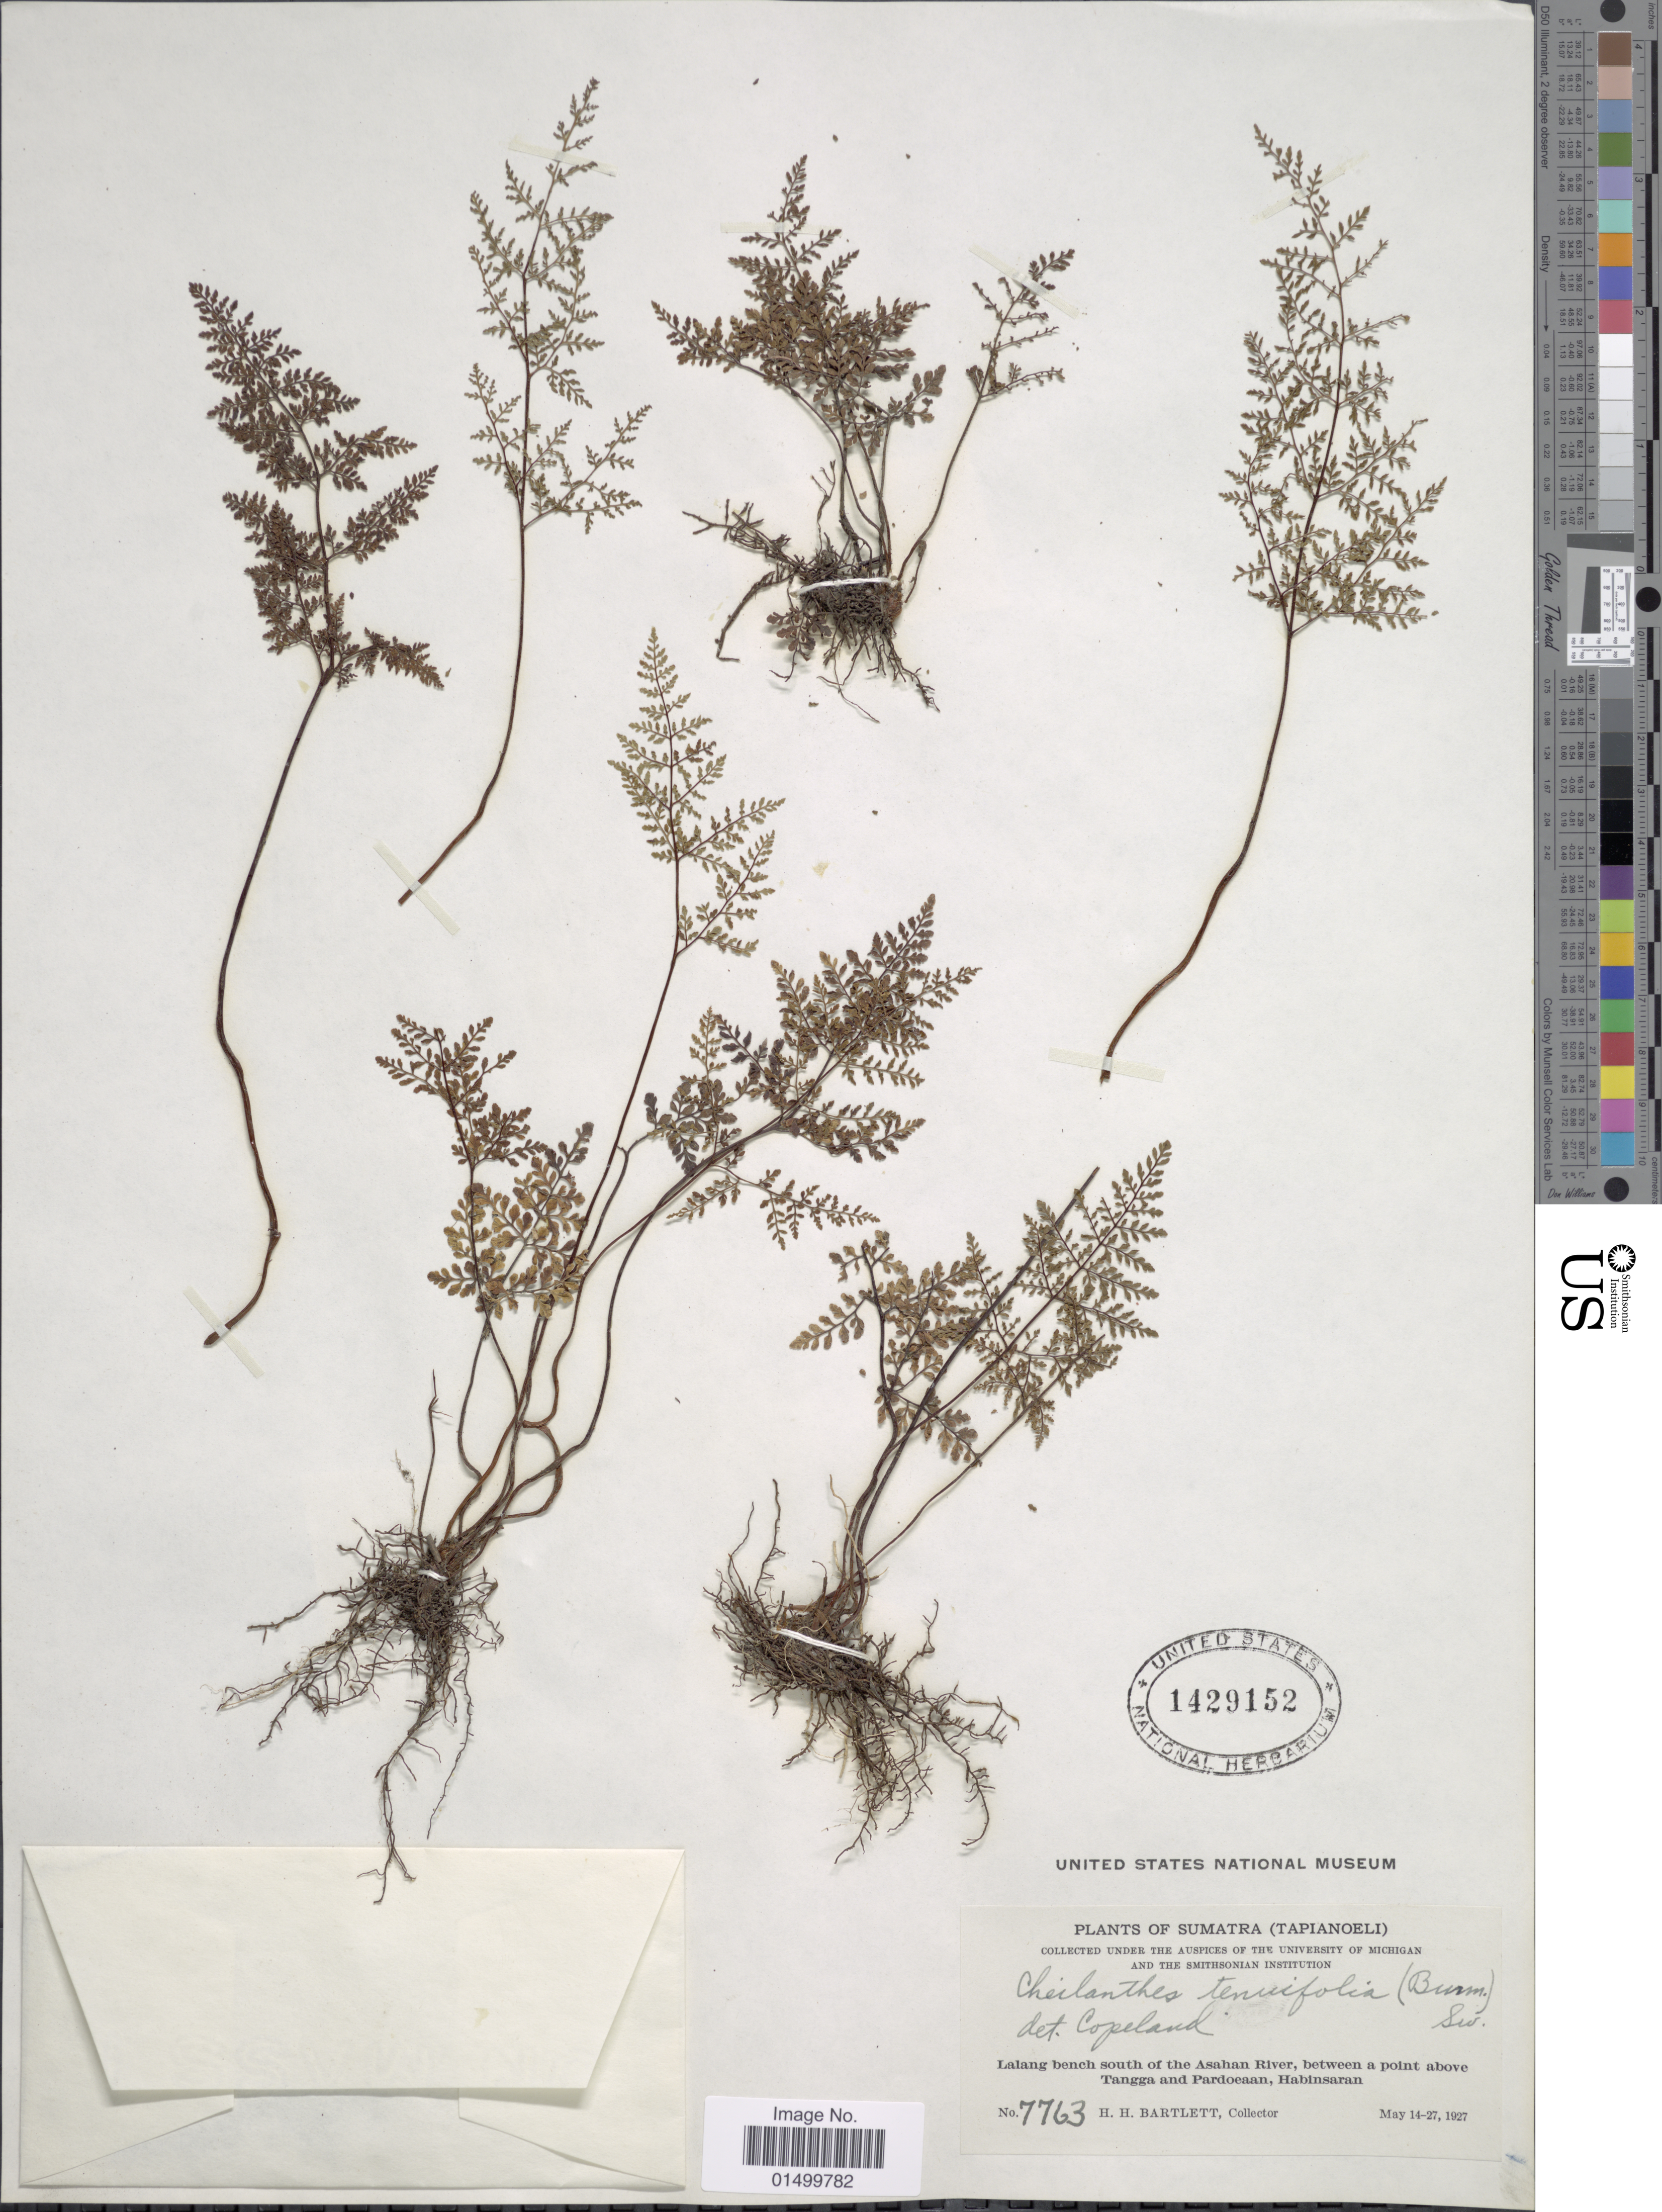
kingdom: Plantae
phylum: Tracheophyta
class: Polypodiopsida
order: Polypodiales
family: Pteridaceae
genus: Cheilanthes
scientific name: Cheilanthes tenuifolia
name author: (Burm. f.) Sw.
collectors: H. H. Bartlett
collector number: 7763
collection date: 1927-05-14/1927-05-27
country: Indonesia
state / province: Sumatra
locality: Lalang bench south of the Asahan River, between a point above Tangga and Pardoeaan, Habinsaran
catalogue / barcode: US 1429152